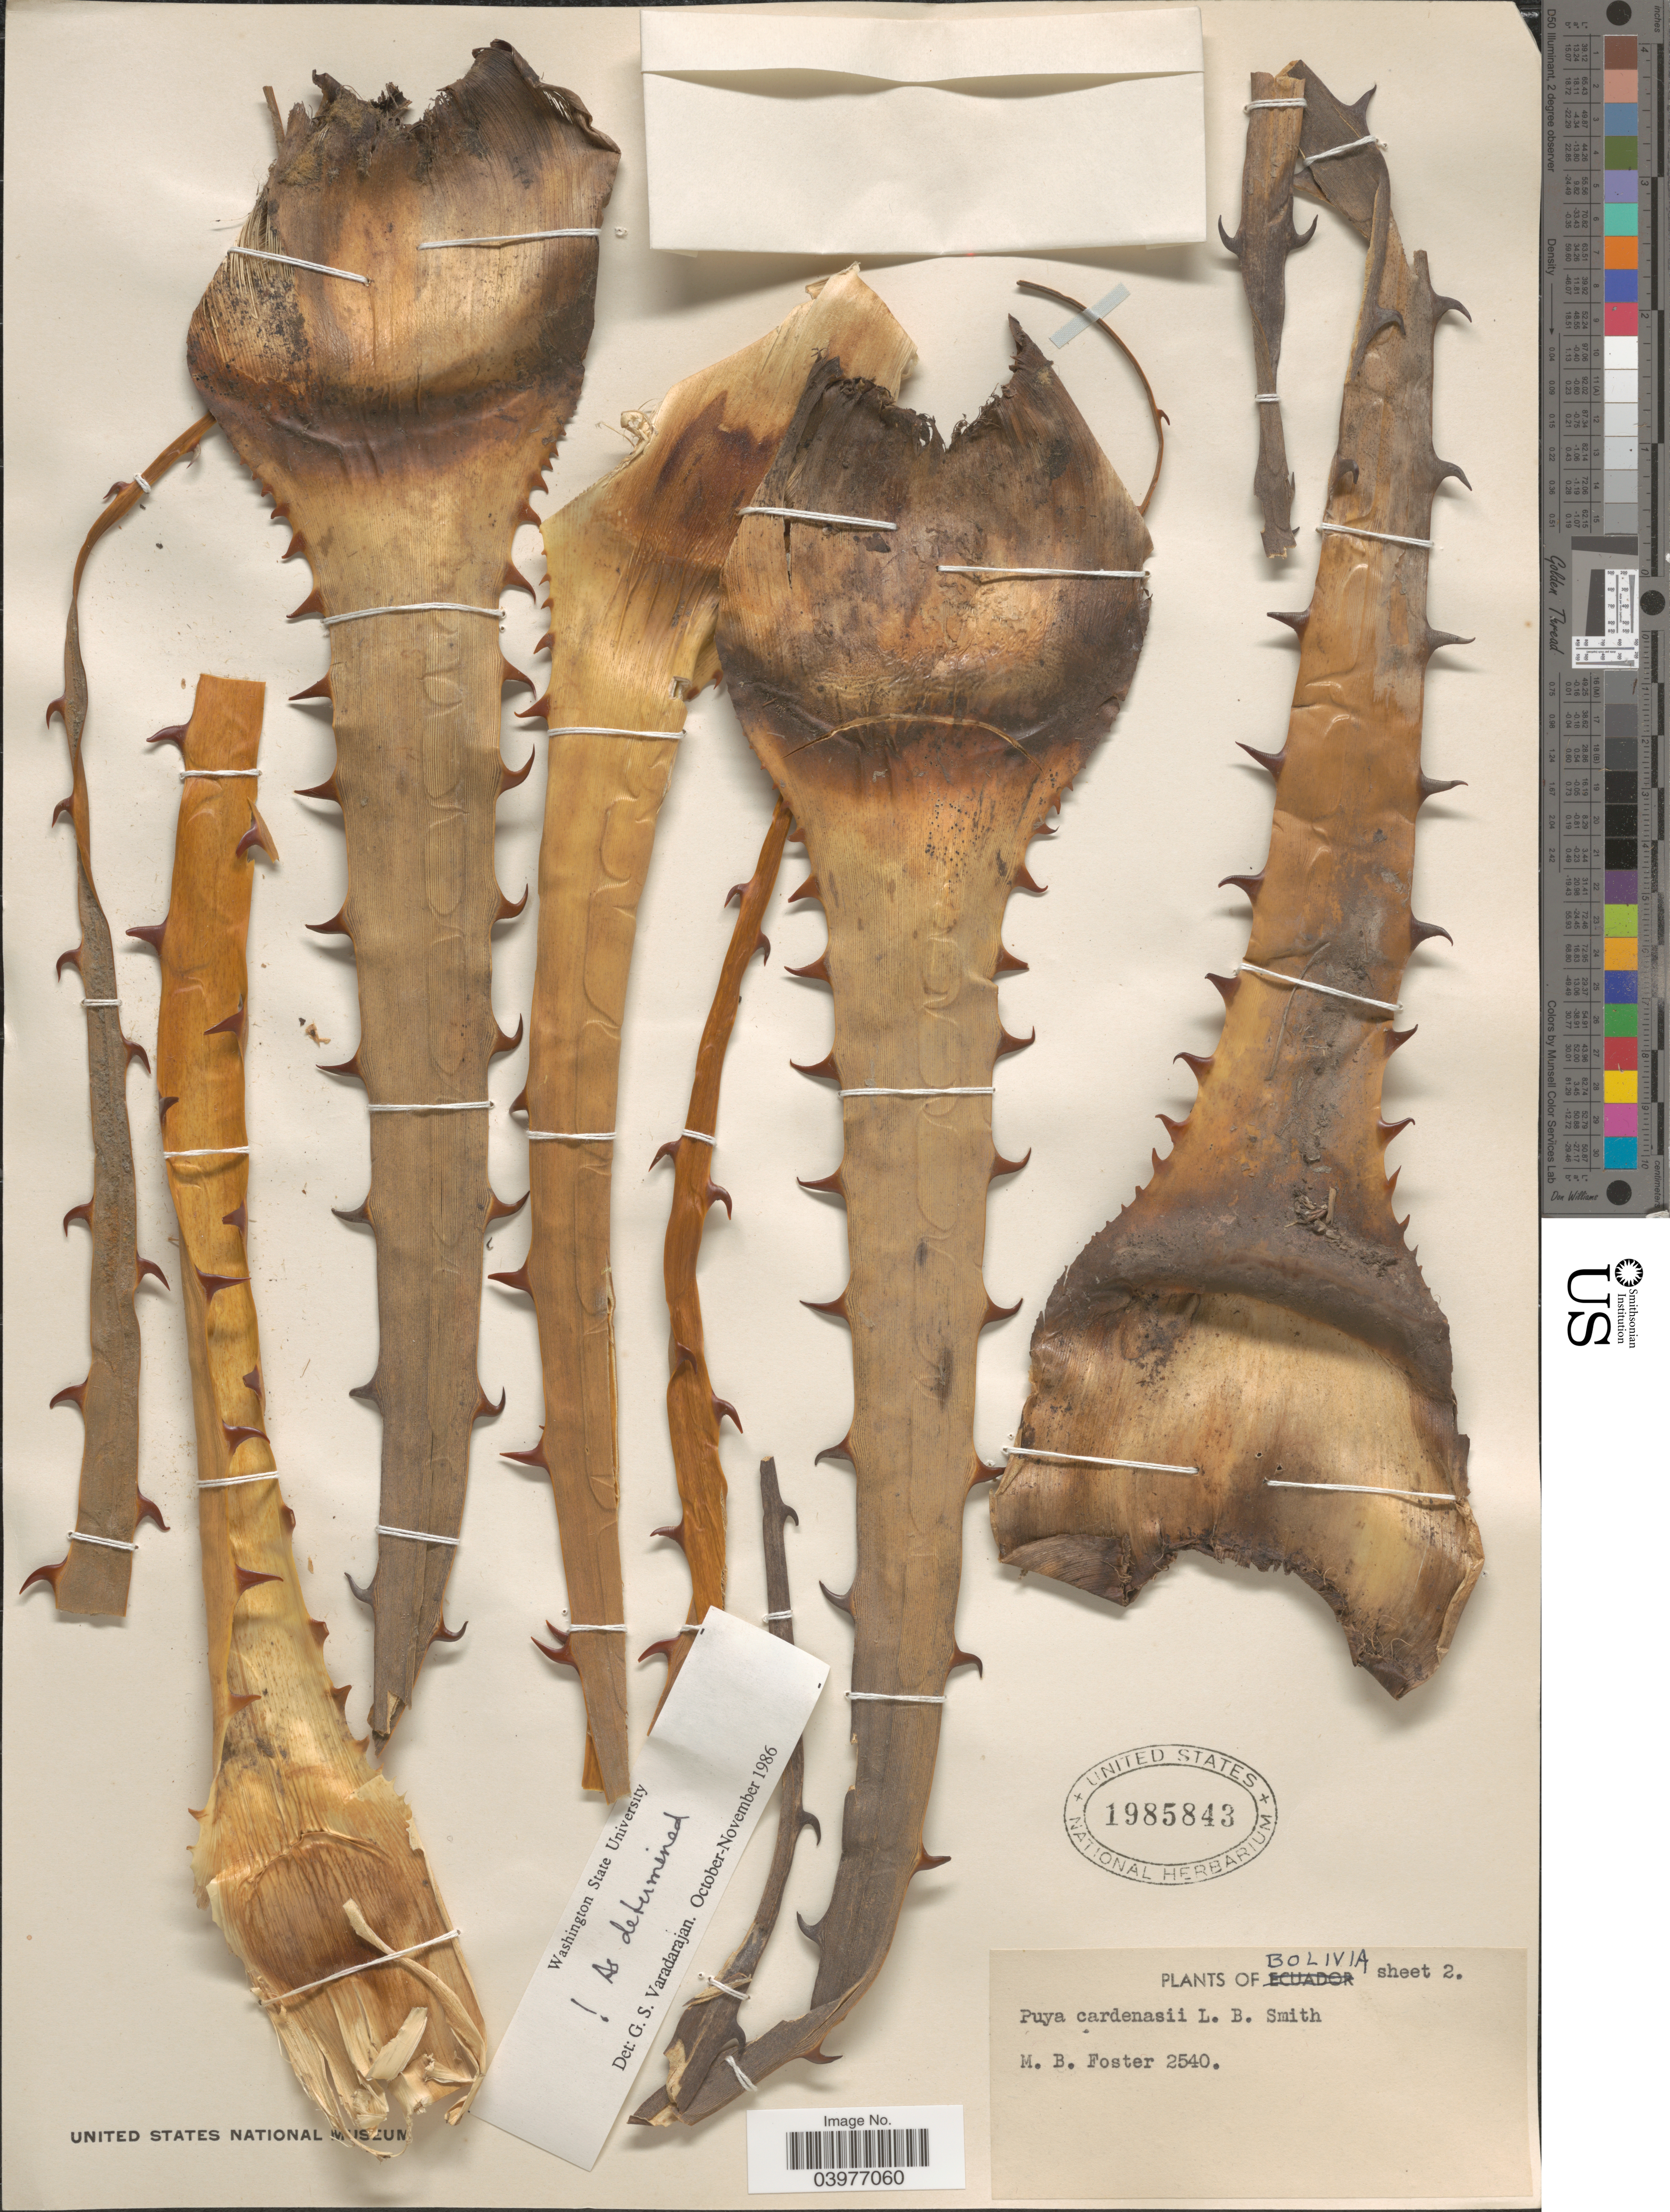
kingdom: Plantae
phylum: Tracheophyta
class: Liliopsida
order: Poales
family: Bromeliaceae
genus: Puya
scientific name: Puya cardenasii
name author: L.B. Sm.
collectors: M. B. Foster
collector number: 2540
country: Bolivia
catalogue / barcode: US 1985843